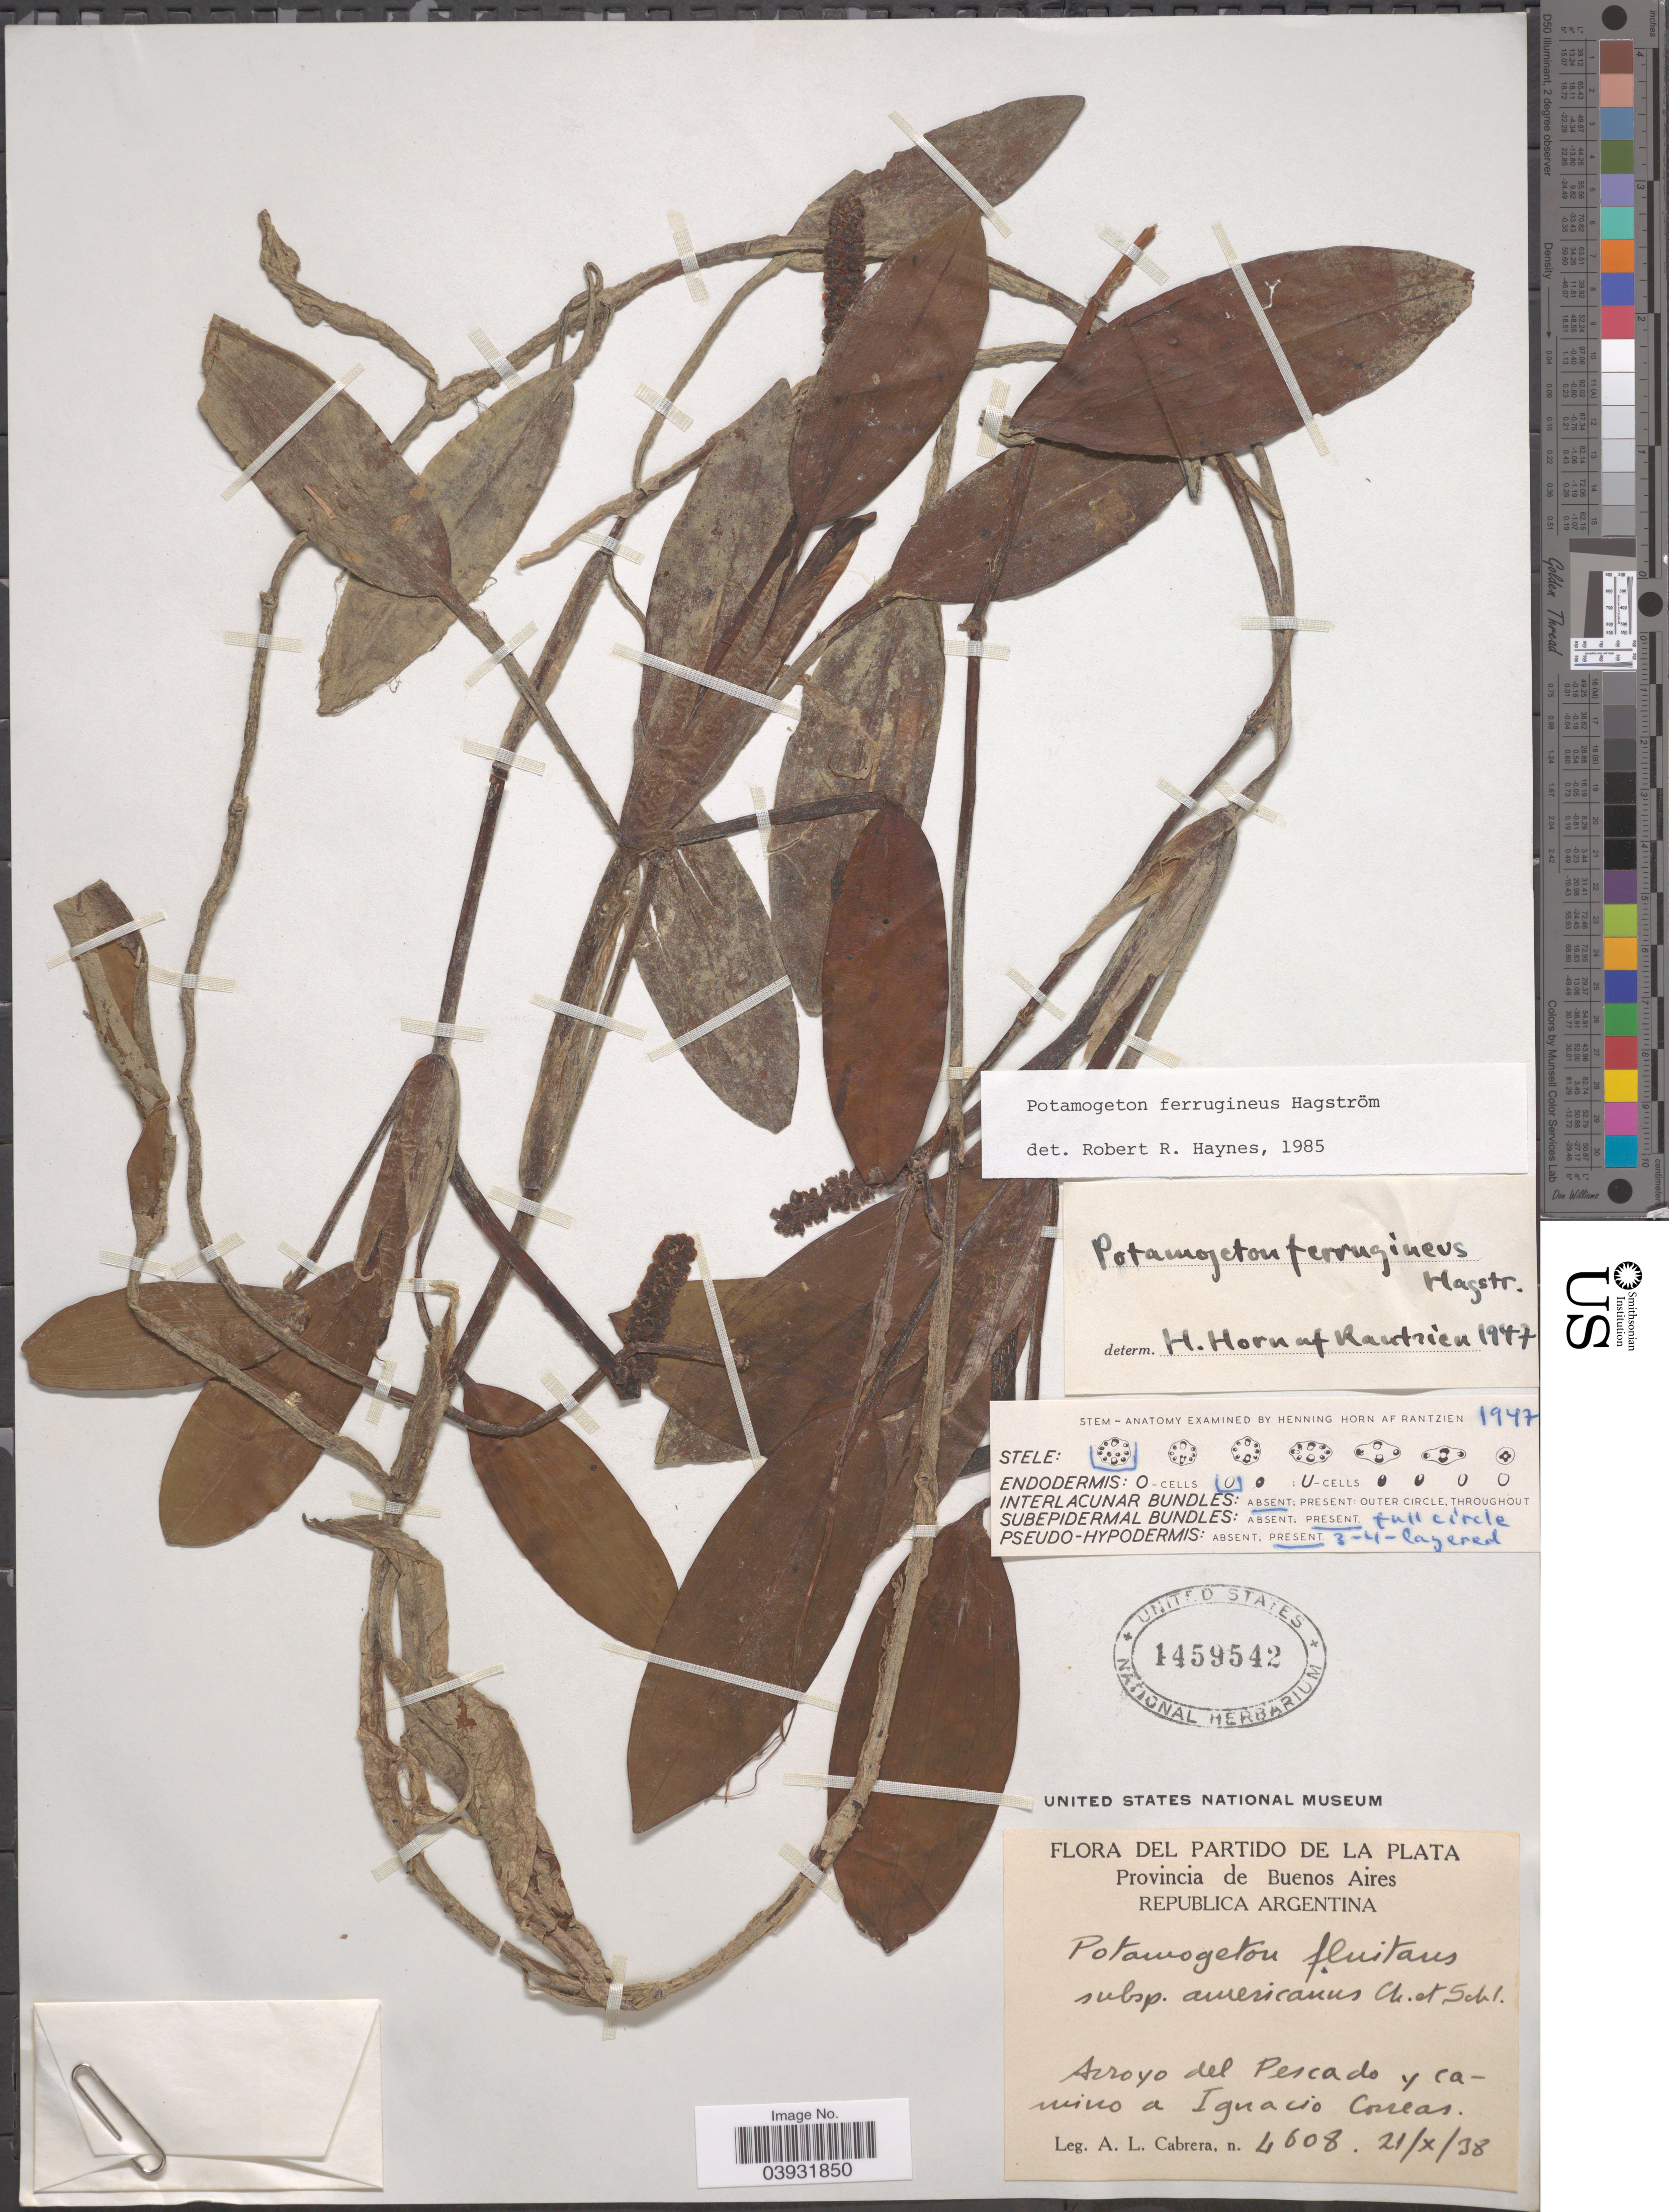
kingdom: Plantae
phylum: Tracheophyta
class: Liliopsida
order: Alismatales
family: Potamogetonaceae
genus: Potamogeton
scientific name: Potamogeton ferrugineus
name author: Hagstr.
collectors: A. L. Cabrera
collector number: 4608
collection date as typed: Transcribed d/m/y: 21/10/38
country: Argentina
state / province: Buenos Aires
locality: Partido de La Plata. Arroyo del Pescado y camino a Ignacio Correas.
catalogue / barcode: US 1459542